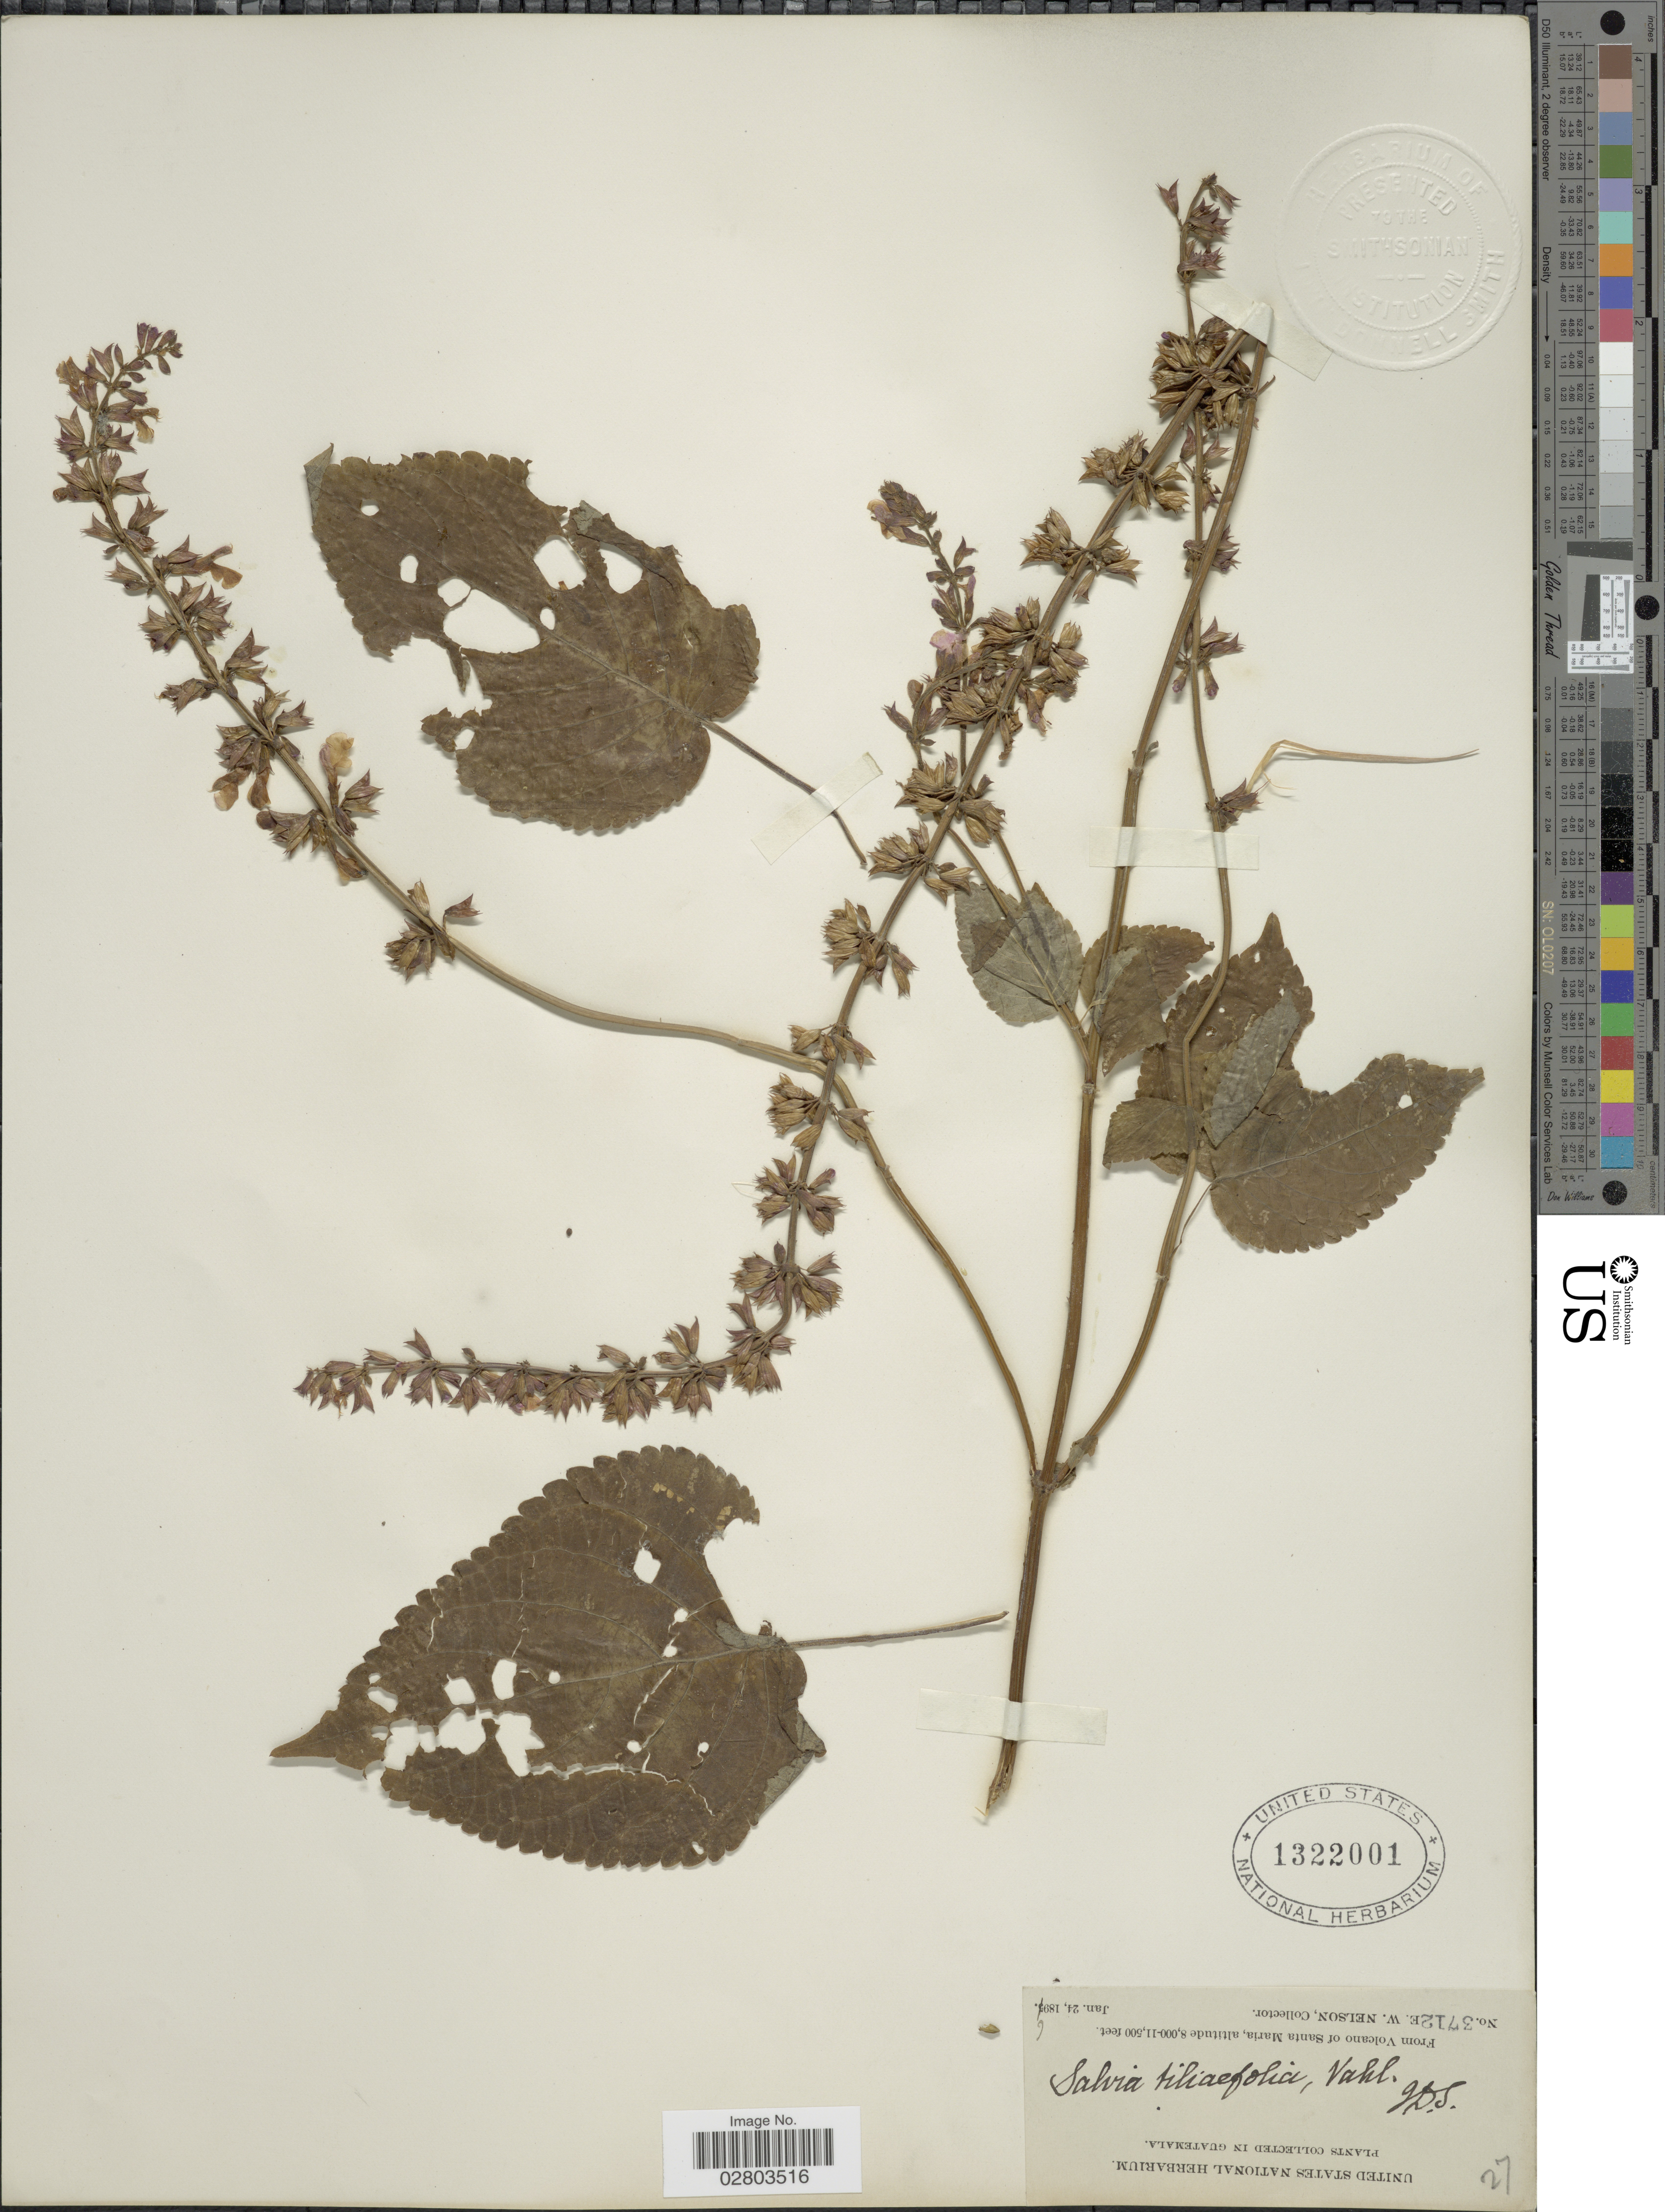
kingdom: Plantae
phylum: Tracheophyta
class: Magnoliopsida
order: Lamiales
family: Lamiaceae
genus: Salvia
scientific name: Salvia tiliifolia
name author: Vahl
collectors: E. W. Nelson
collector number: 3712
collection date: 1896-01-24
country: Guatemala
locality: From Volcano of Santa Maria.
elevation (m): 2438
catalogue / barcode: US 1322001